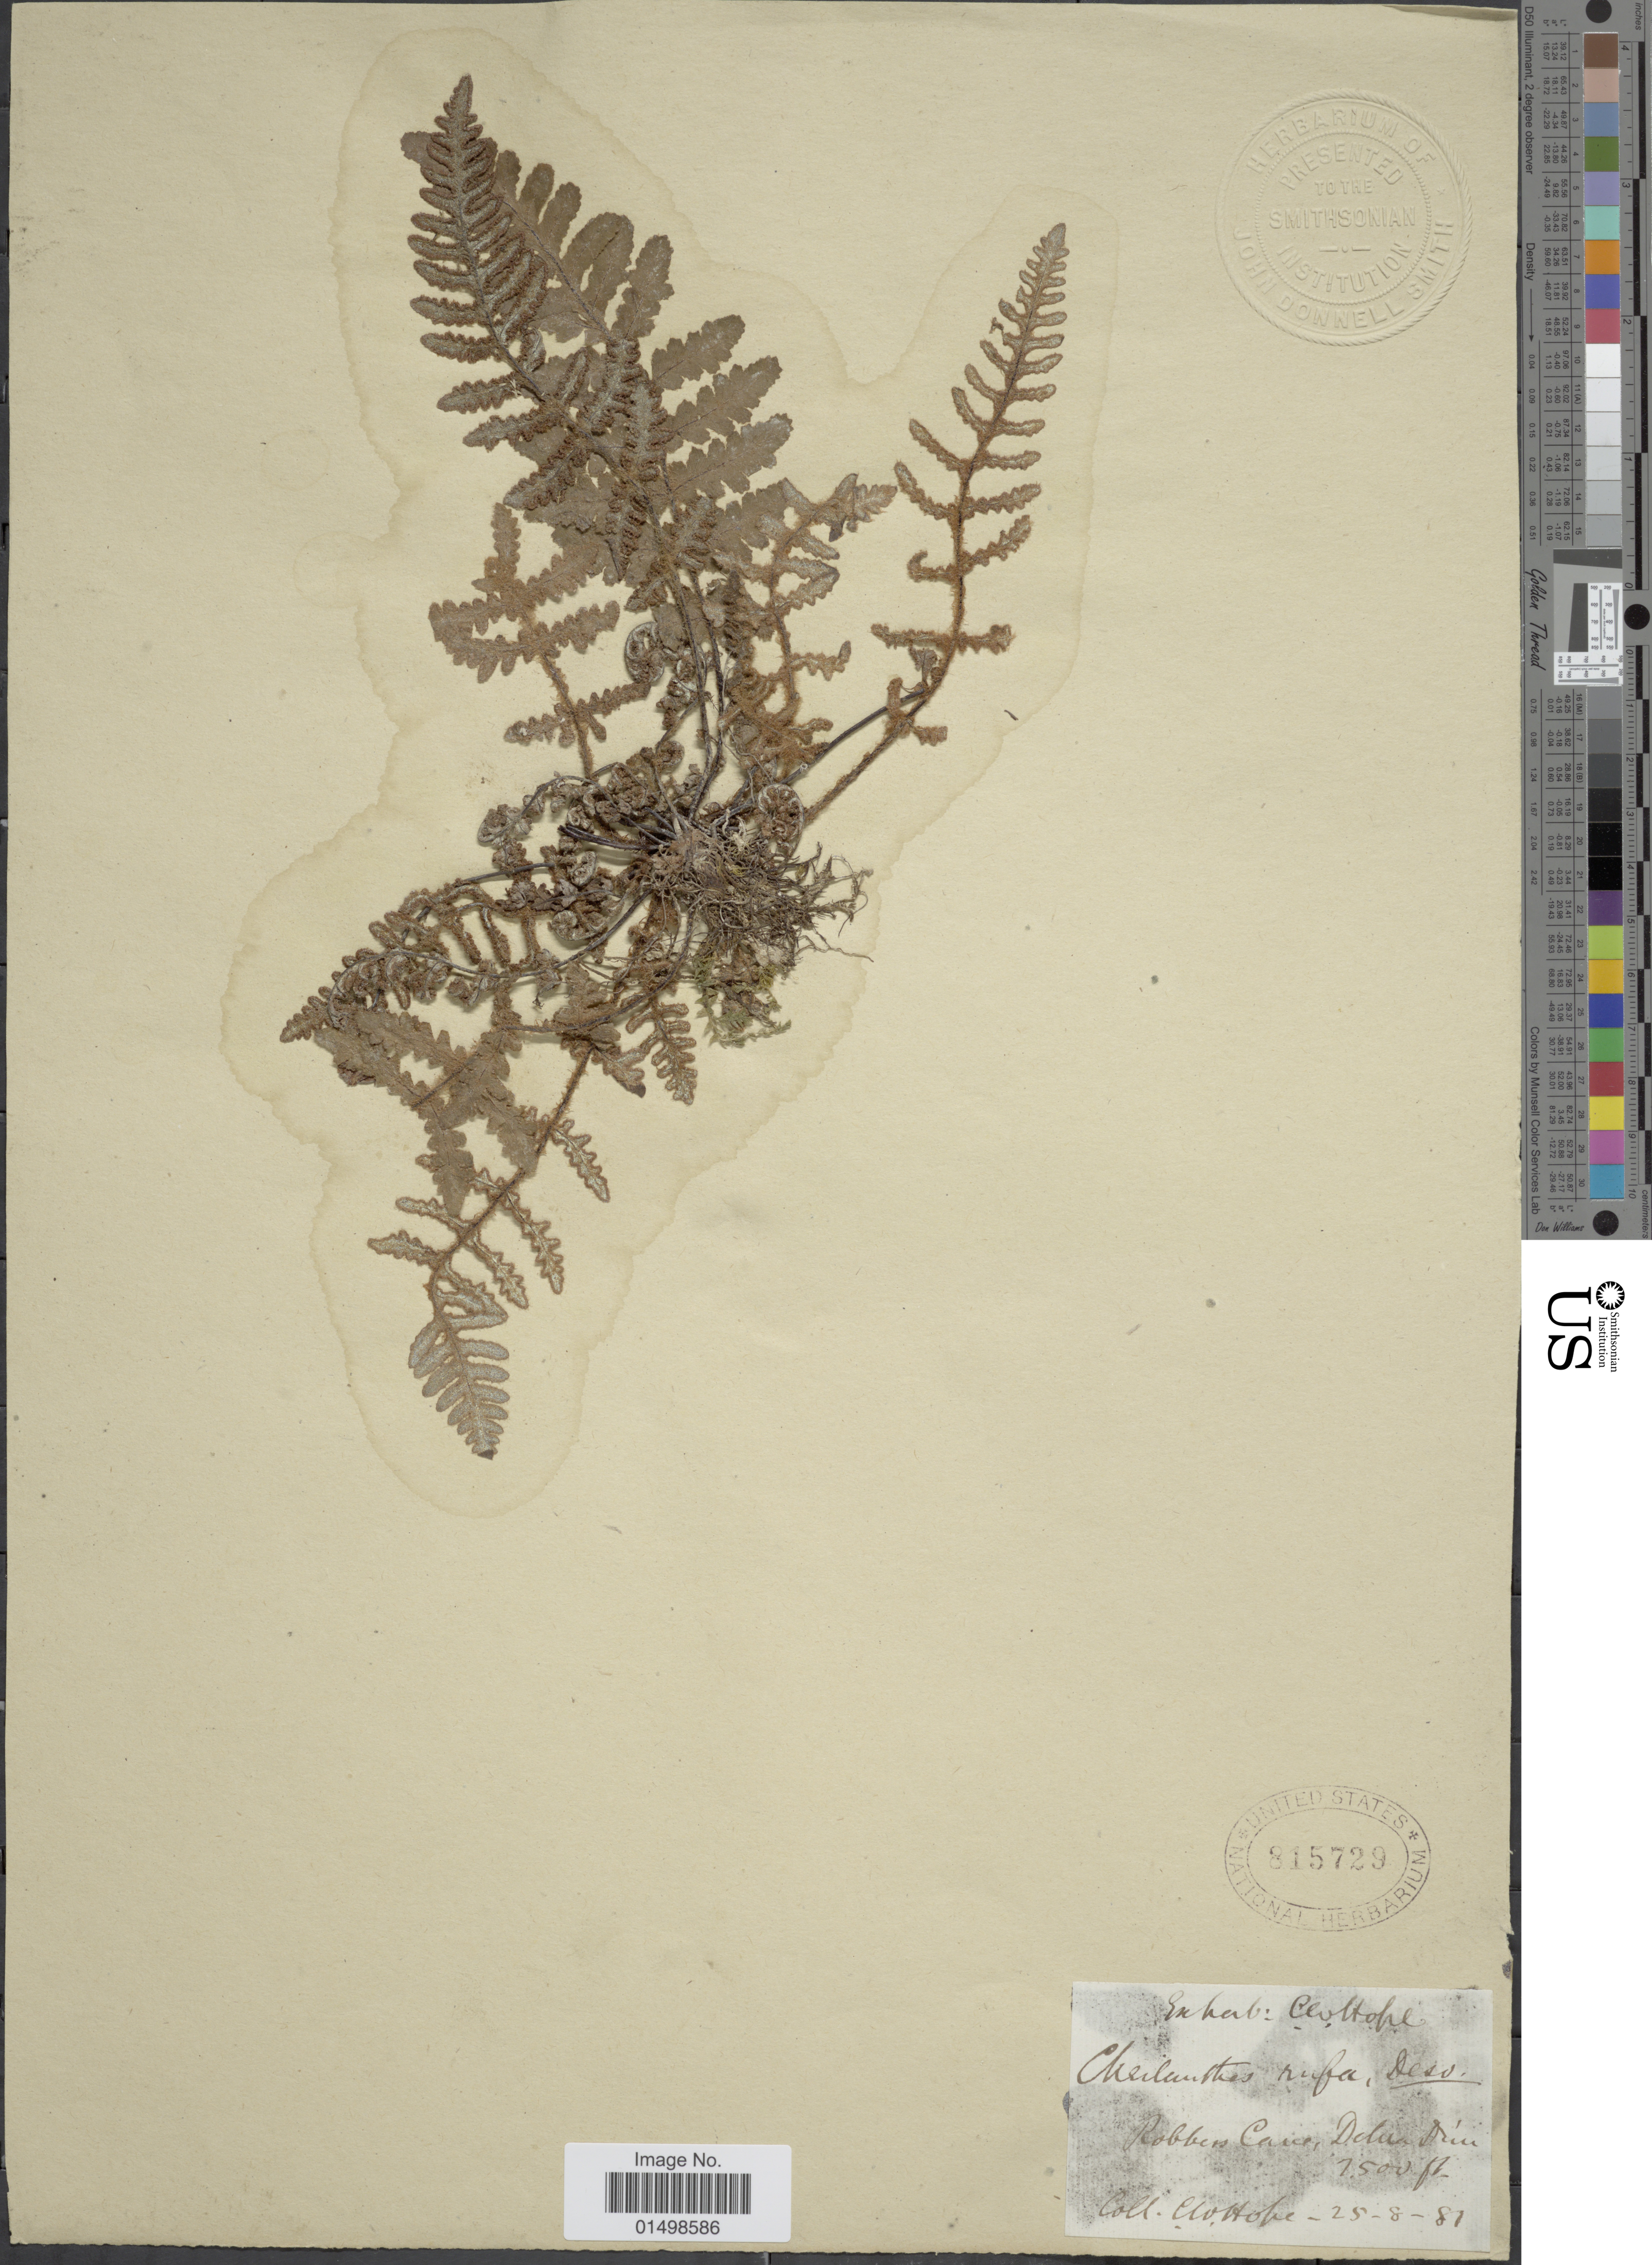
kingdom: Plantae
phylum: Tracheophyta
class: Polypodiopsida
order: Polypodiales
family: Pteridaceae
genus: Aleuritopteris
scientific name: Aleuritopteris rufa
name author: (D. Don) Ching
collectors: C. W. Hope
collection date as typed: Transcribed d/m/y: 25/8/81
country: India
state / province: Uttarakhand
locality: Robbers Cave, Dehra Dun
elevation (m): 762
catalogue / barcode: US 815729